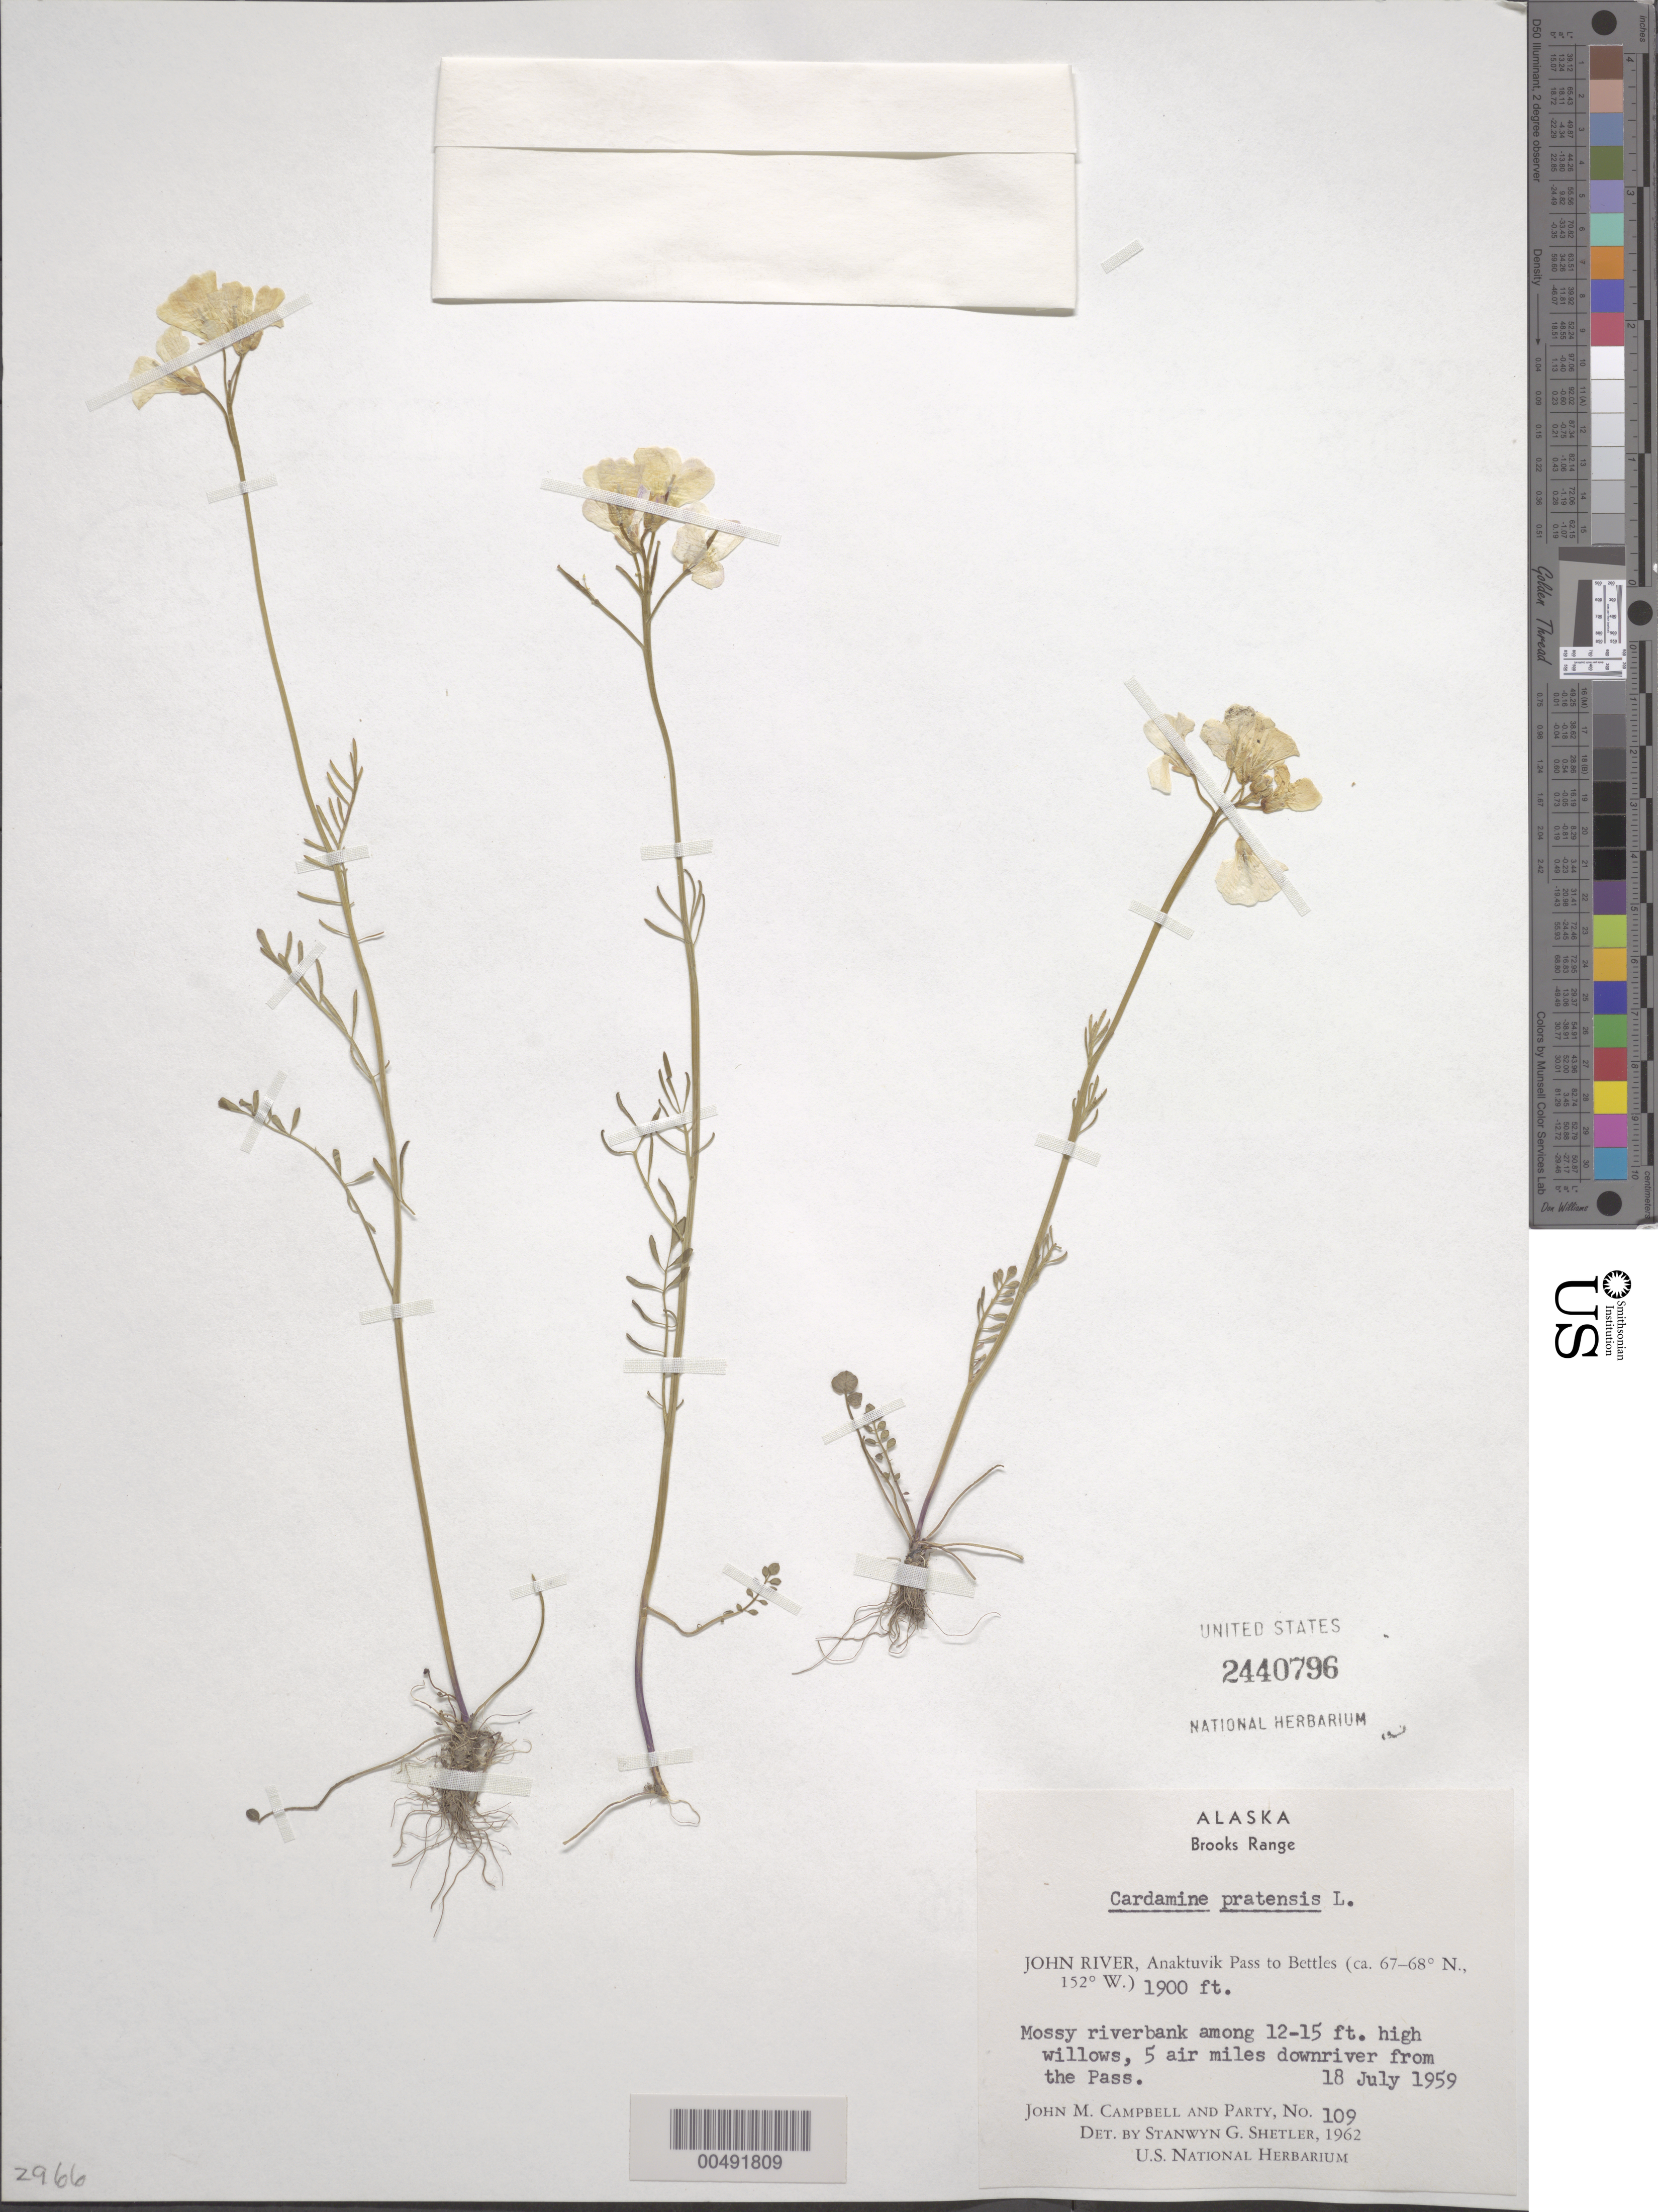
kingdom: Plantae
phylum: Tracheophyta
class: Magnoliopsida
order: Brassicales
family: Brassicaceae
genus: Cardamine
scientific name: Cardamine pratensis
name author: L.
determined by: Shetler, Stanwyn G., (US), NMNH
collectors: J. M. Campbell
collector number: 109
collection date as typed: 18 Jul 1959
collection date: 1959-07-18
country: United States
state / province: Alaska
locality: Brooks Range, 5 mi. downriver from Anaktuvuk Pass to Bettles,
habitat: mossy riverbank among 12-15 ft. high willows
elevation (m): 579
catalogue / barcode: US 2440796